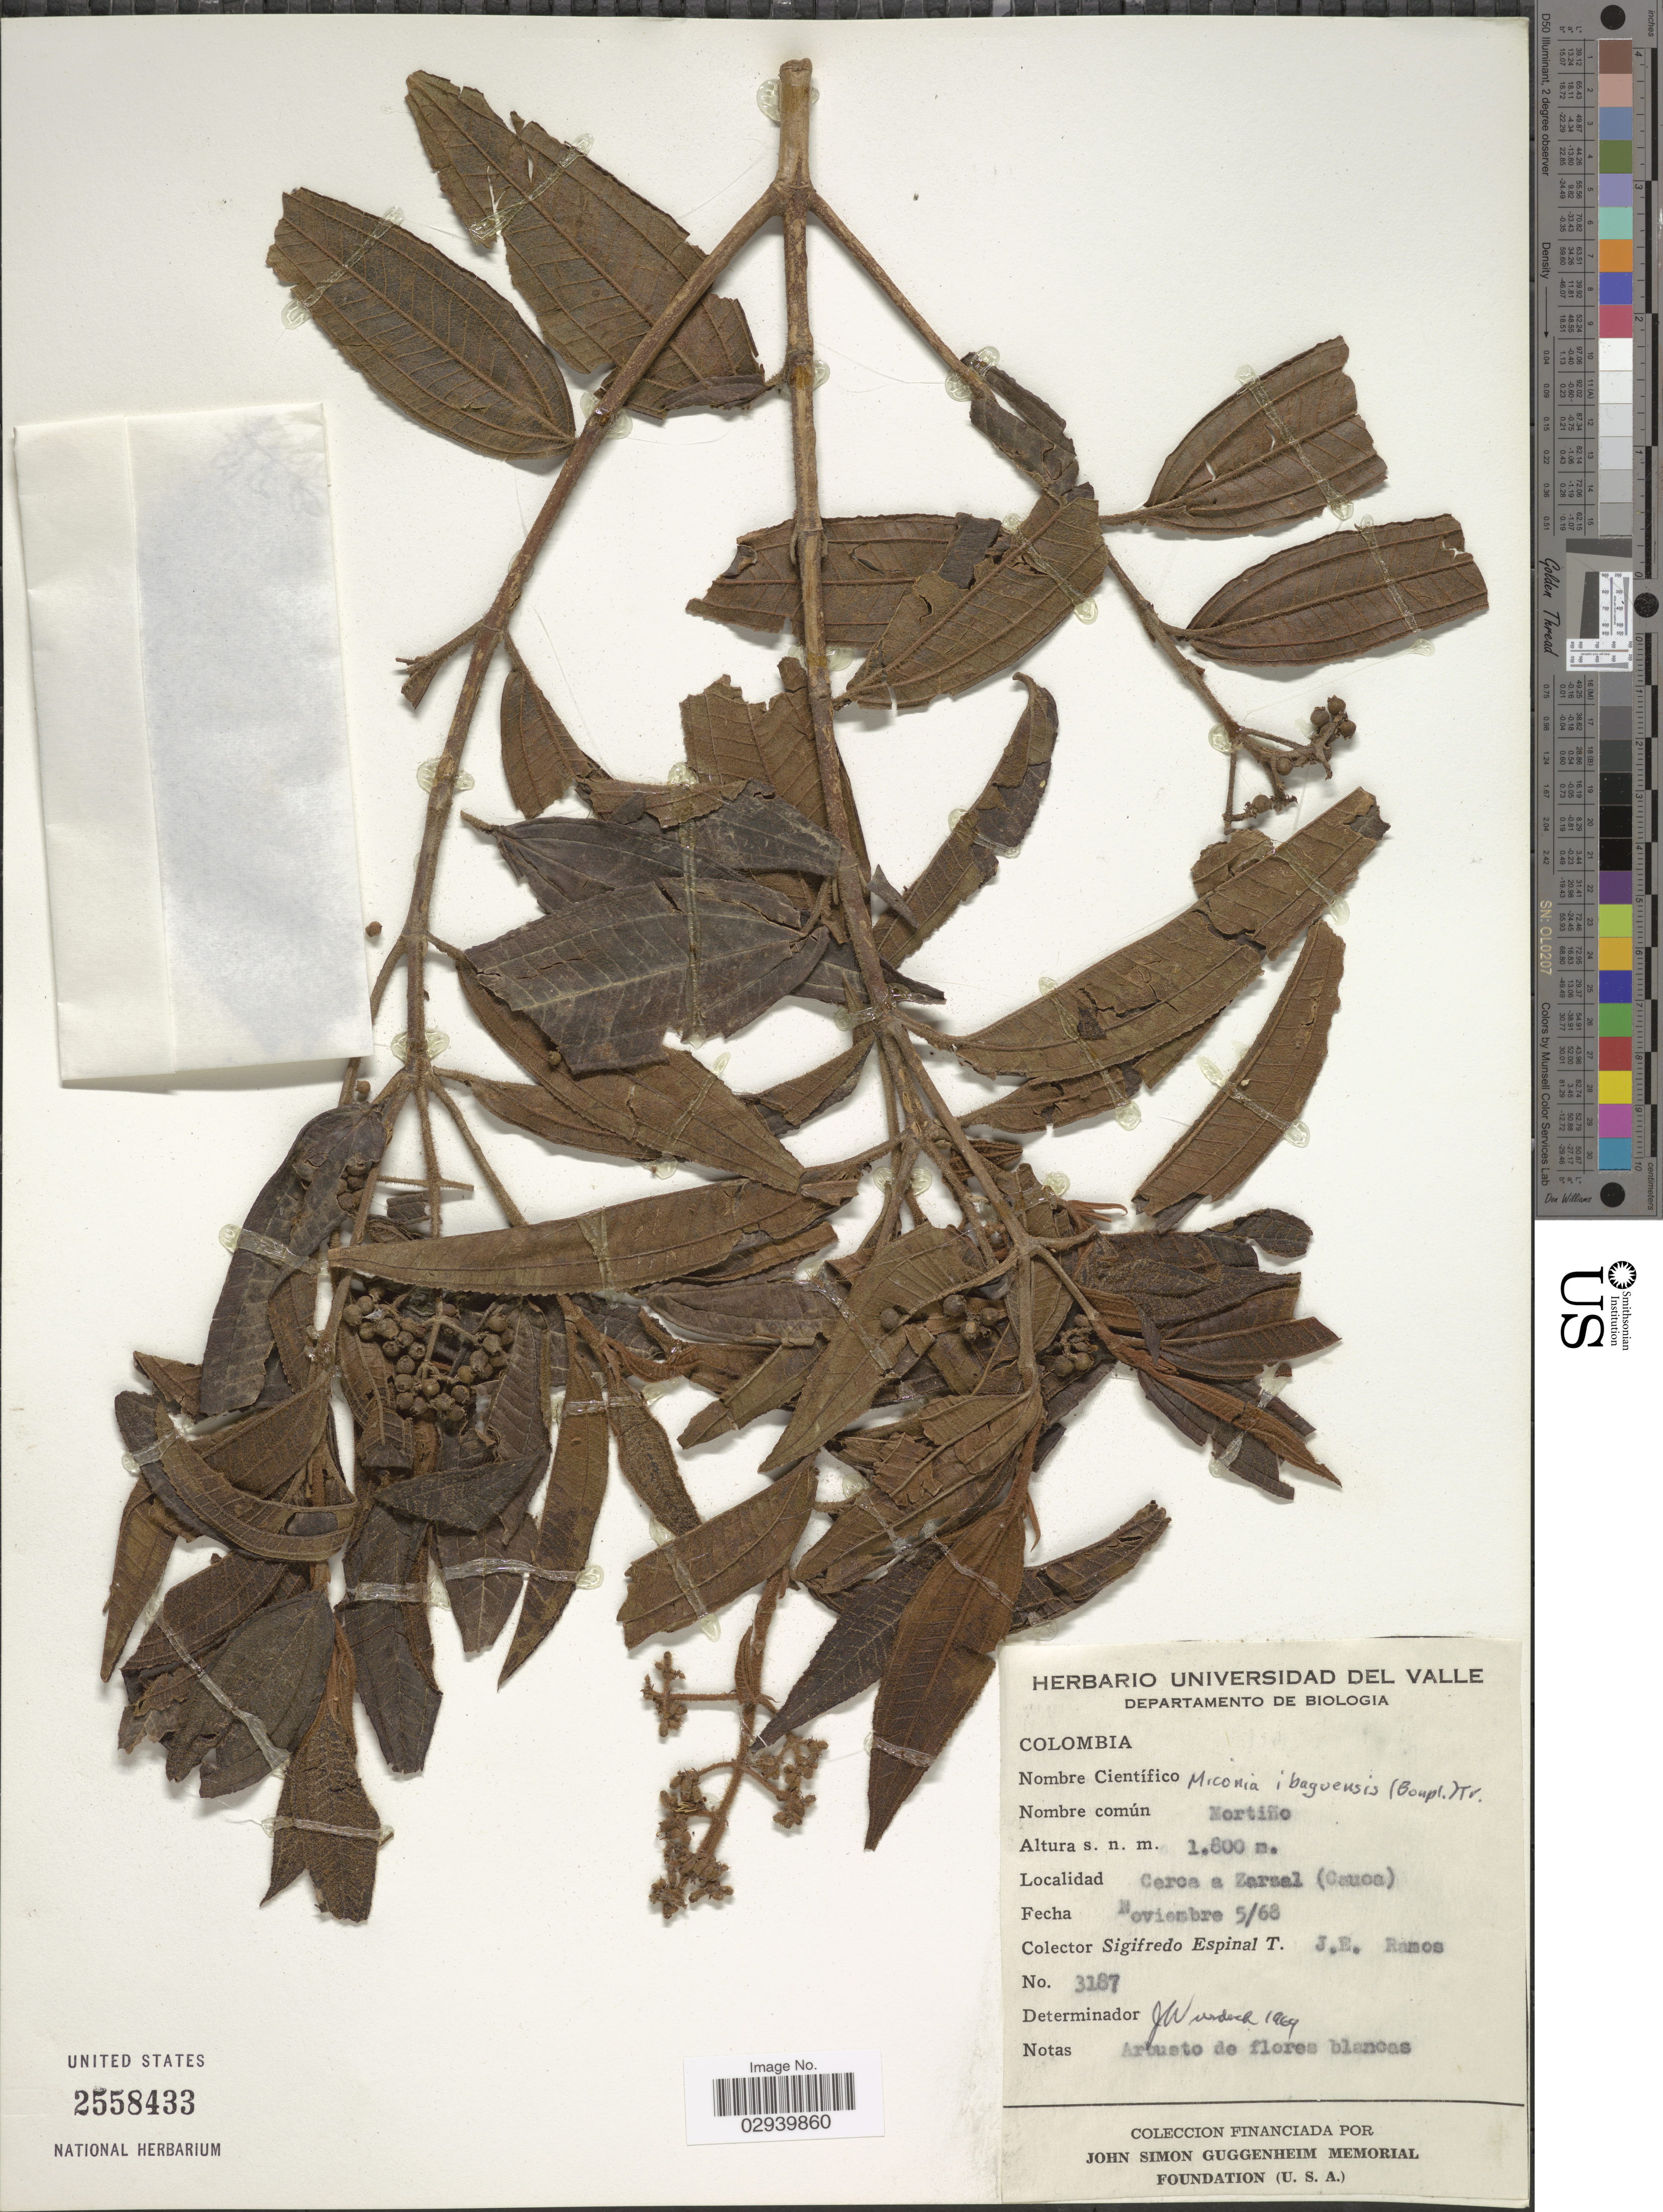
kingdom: Plantae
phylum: Tracheophyta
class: Magnoliopsida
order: Myrtales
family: Melastomataceae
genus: Miconia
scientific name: Miconia ibaguensis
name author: (Bonpl.) Triana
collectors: S. Espinal & J. E. Ramos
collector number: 3187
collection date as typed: Transcribed d/m/y: 5/11/68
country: Colombia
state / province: Cauca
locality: Cerca a Zarsal (Cauca).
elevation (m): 1800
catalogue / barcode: US 2558433